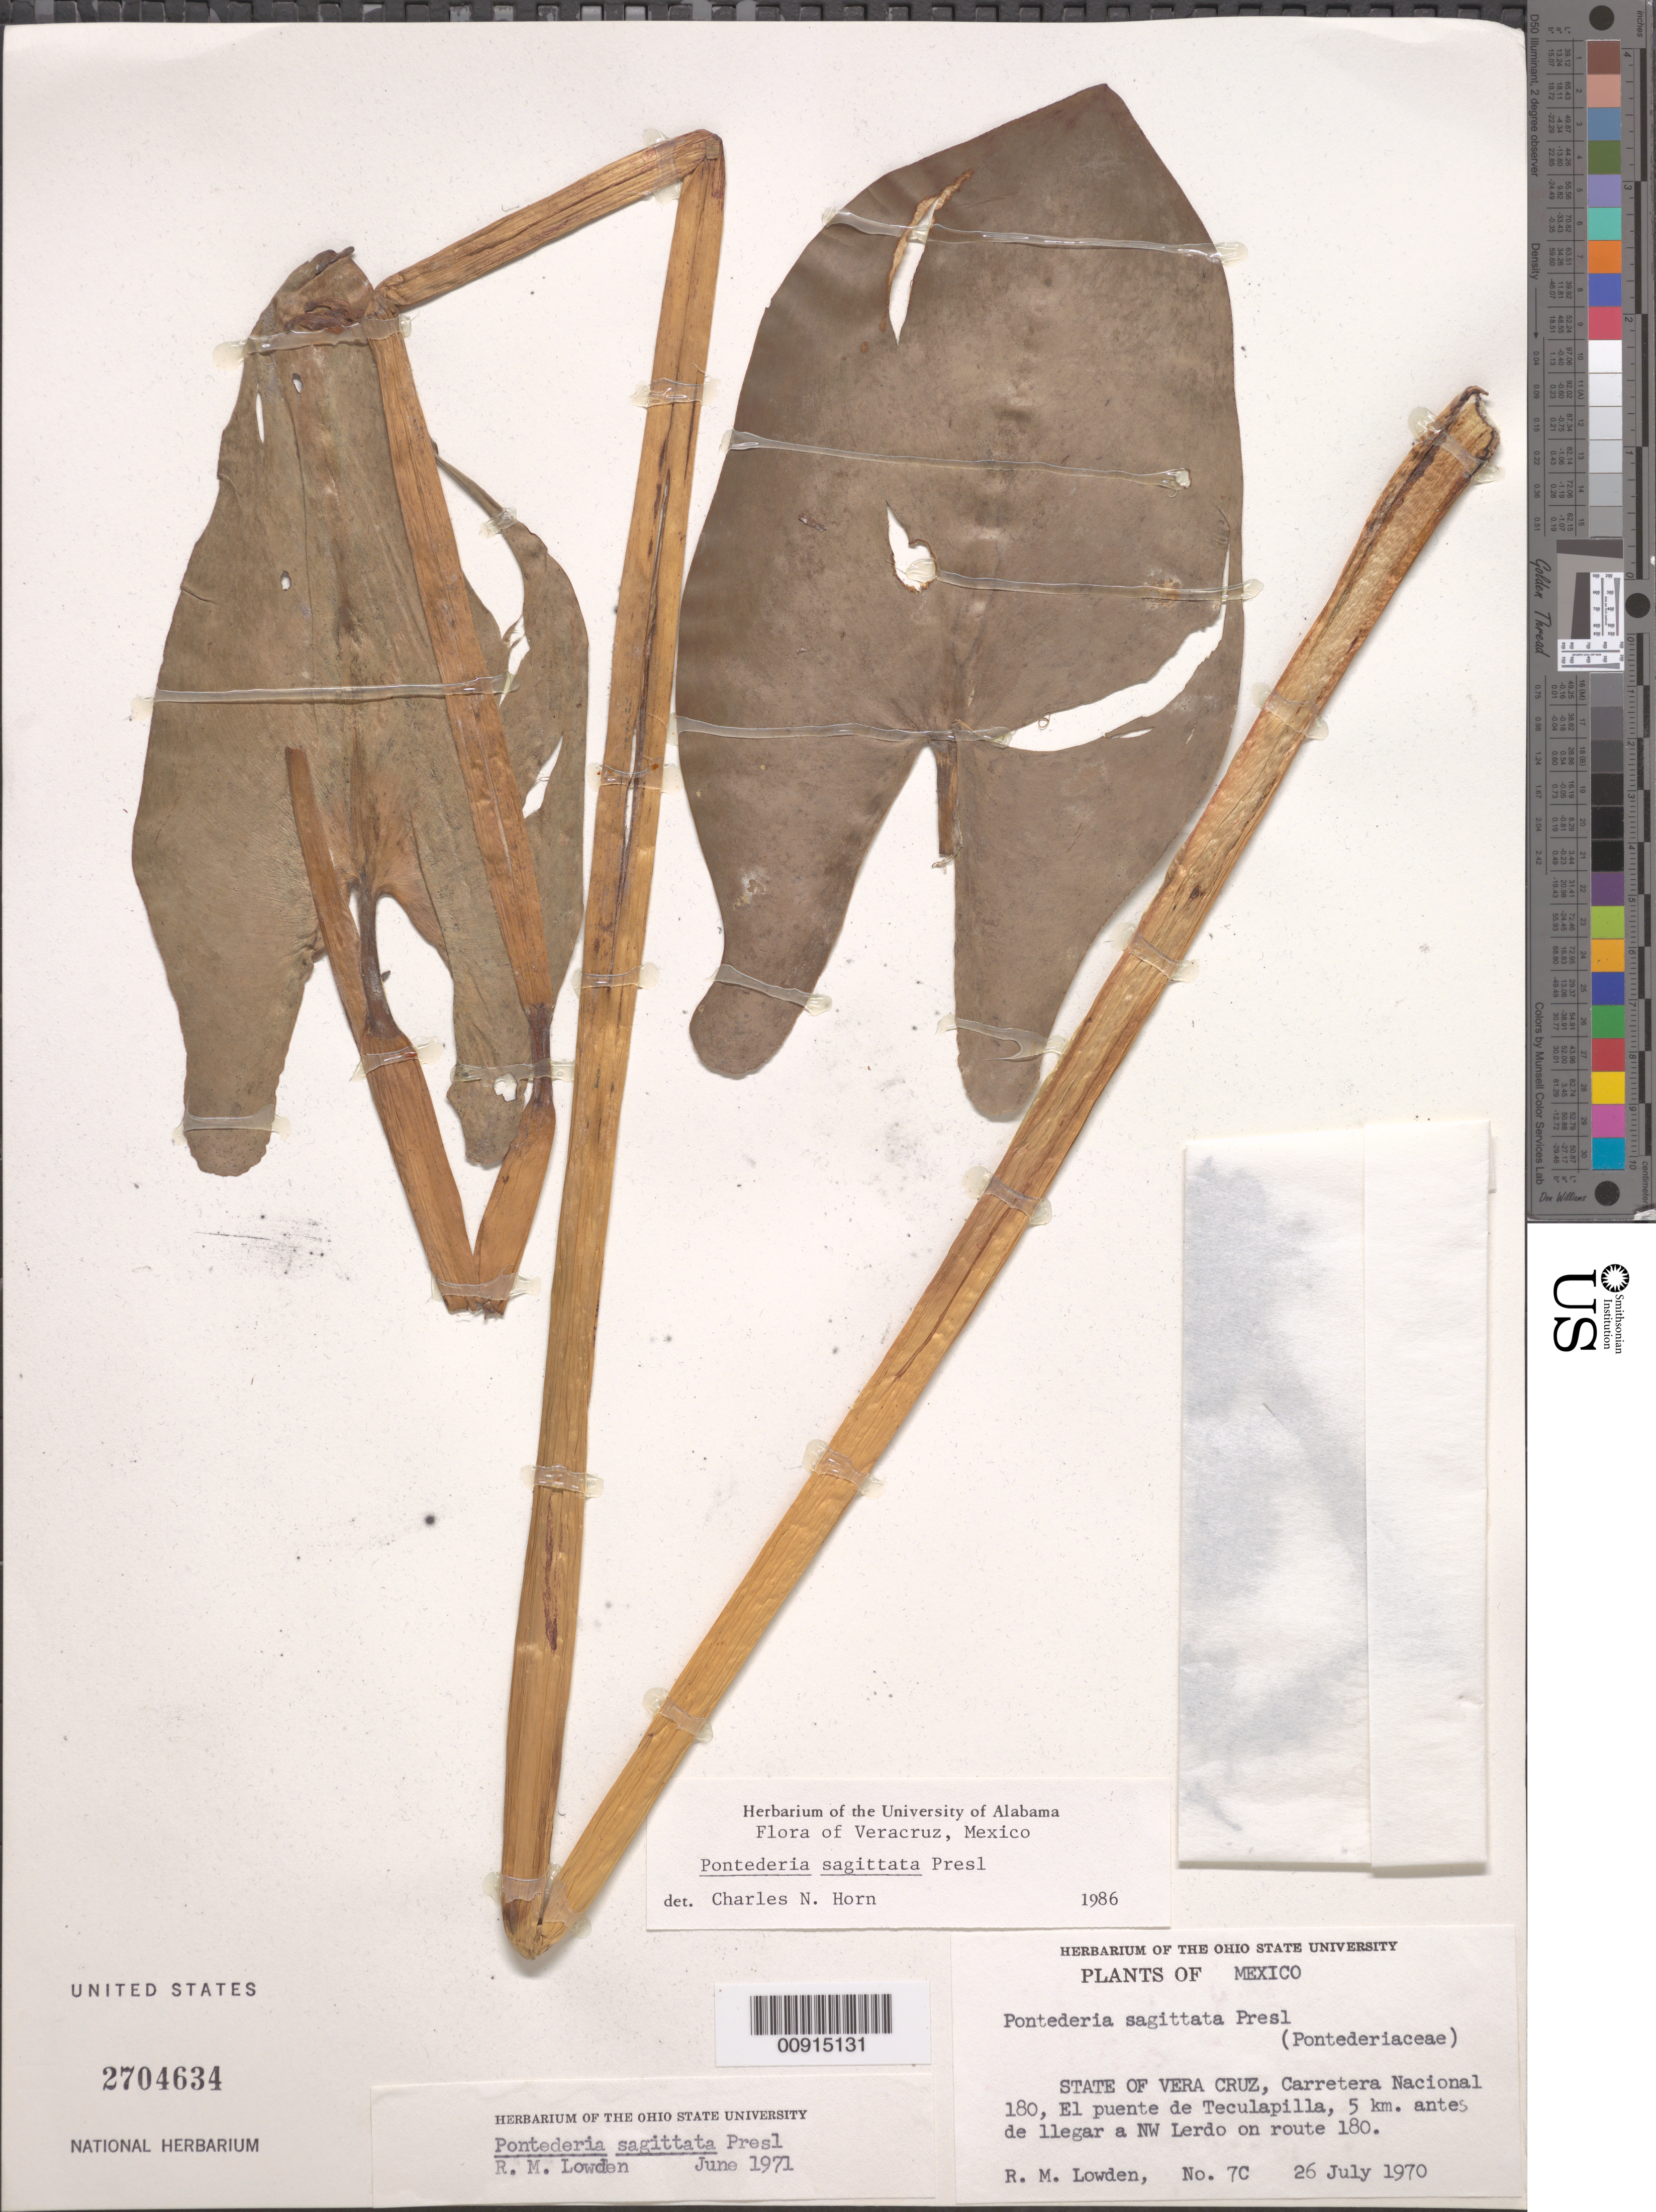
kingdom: Plantae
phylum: Tracheophyta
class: Liliopsida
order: Commelinales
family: Pontederiaceae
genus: Pontederia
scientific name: Pontederia sagittata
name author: C. Presl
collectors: R. M. Lowden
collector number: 7 C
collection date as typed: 26 Jul 1970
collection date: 1970-07-26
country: Mexico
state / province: Veracruz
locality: State of Veracruz, Carretera Nacional 180, El puente de Teculapilla, 5 km. antes de llegar a NW Lerdo on route 180.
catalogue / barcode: US 2704634